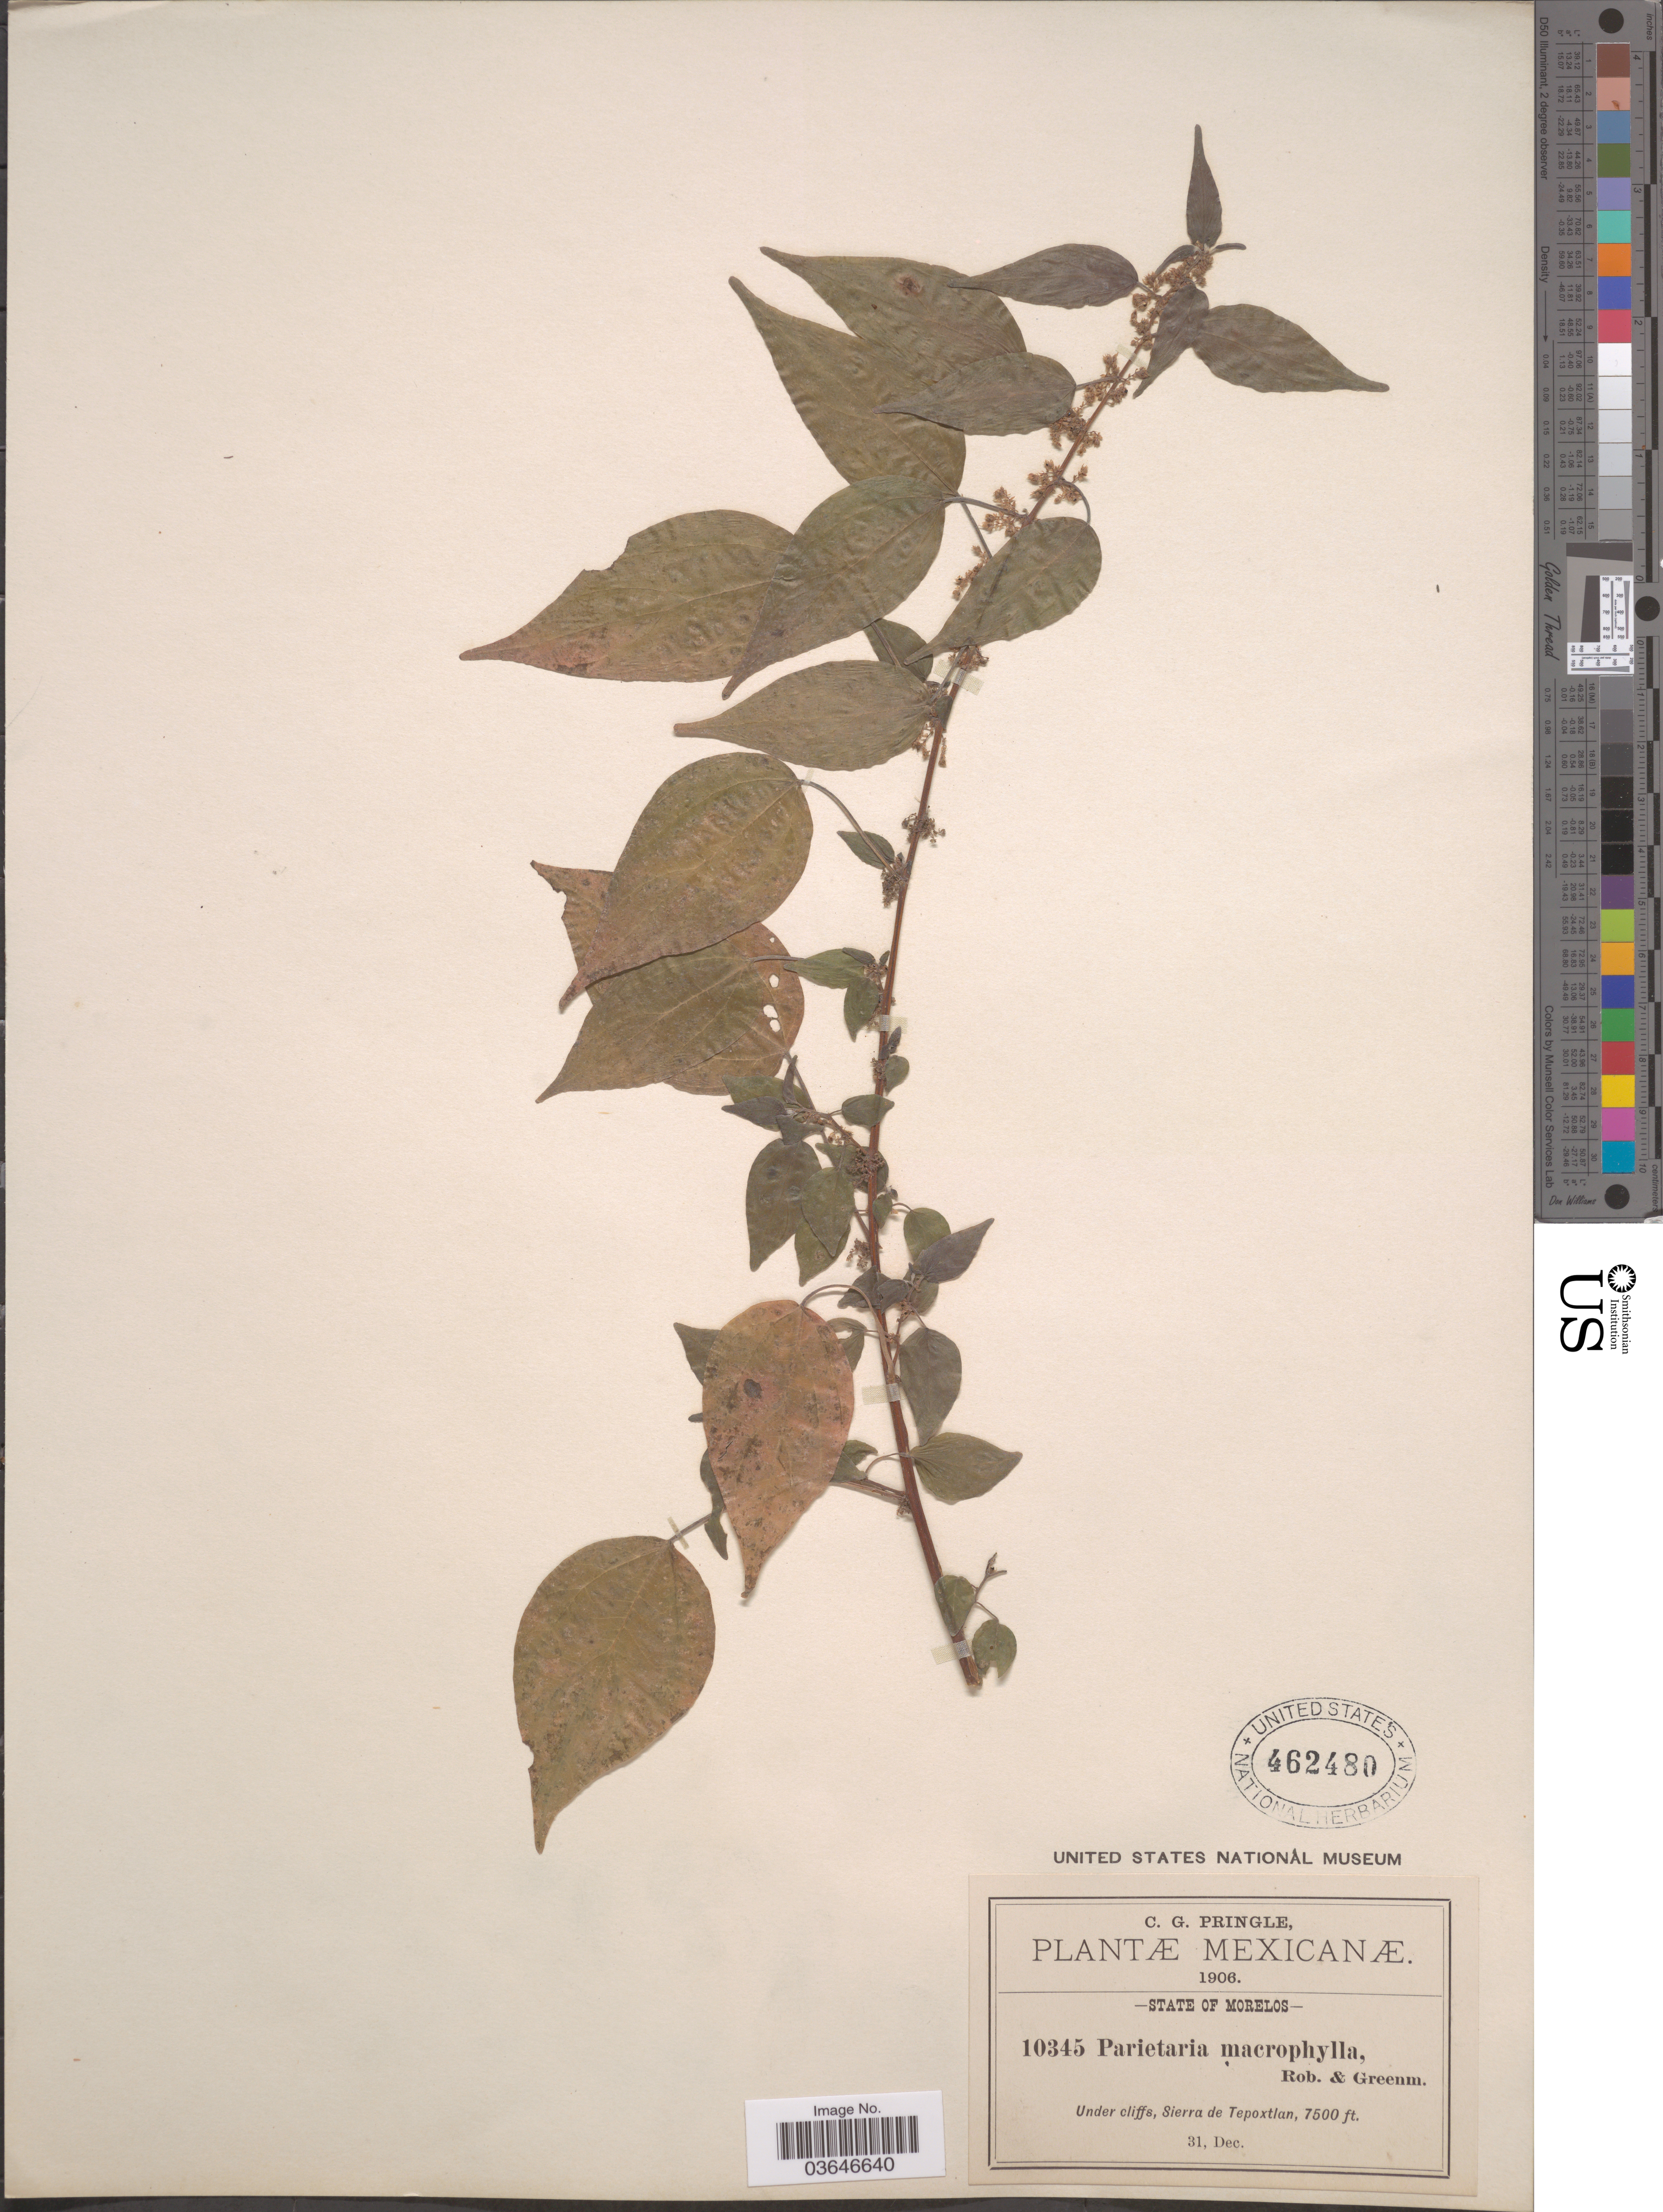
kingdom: Plantae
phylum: Tracheophyta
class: Magnoliopsida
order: Rosales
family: Urticaceae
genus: Parietaria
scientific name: Parietaria macrophylla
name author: B.L. Rob. & Greenm.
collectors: C. G. Pringle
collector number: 10345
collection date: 1906-12-31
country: Mexico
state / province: Morelos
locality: State of Morelos. Under cliffs, Sierra de Tepoxtlan.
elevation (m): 2286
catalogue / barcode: US 462480